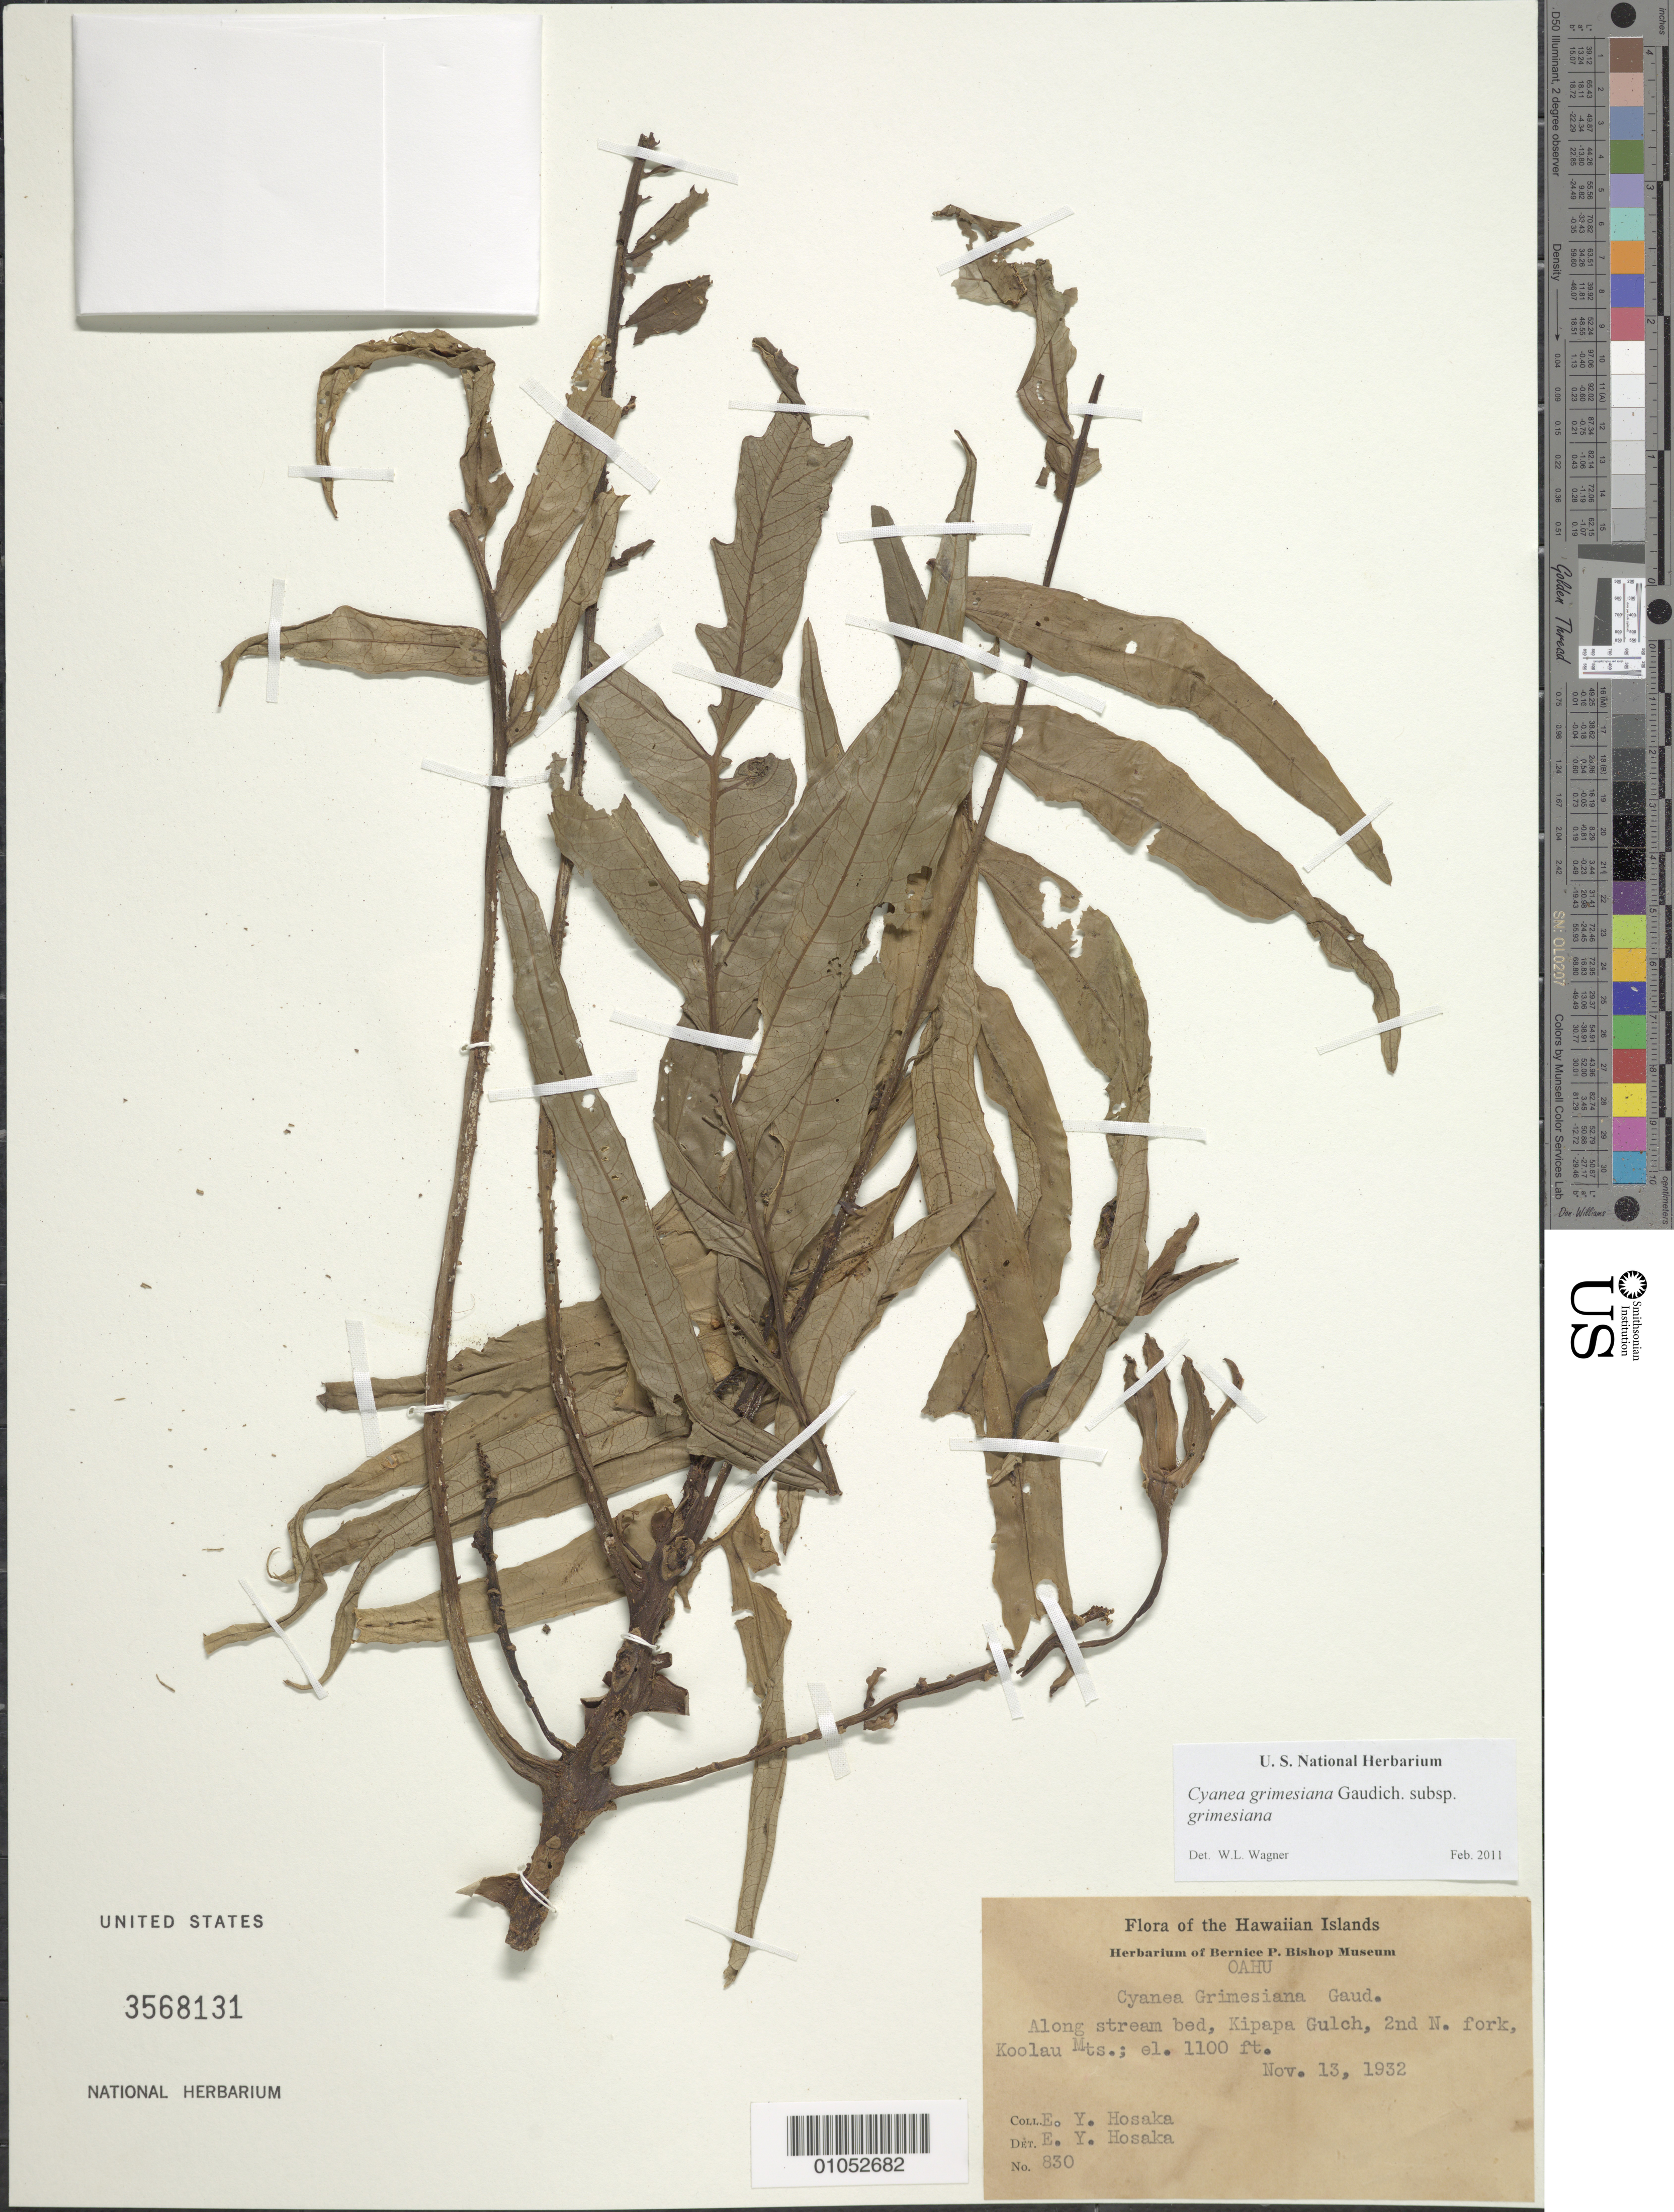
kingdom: Plantae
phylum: Tracheophyta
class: Magnoliopsida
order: Asterales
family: Campanulaceae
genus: Cyanea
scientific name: Cyanea grimesiana subsp. grimesiana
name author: Gaudich.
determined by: Wagner, W. L., (BOT), Smithsonian Institution - National Museum of Natural History (UNITED STATES)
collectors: E. Y. Hosaka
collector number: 830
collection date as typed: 13 Nov 1932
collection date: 1932-11-13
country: United States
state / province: Hawaii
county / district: Honolulu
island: Oahu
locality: Along stream bed, Kipapa Gulch, 2nd N. fork, Koolau Mts.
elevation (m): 335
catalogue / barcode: US 356811